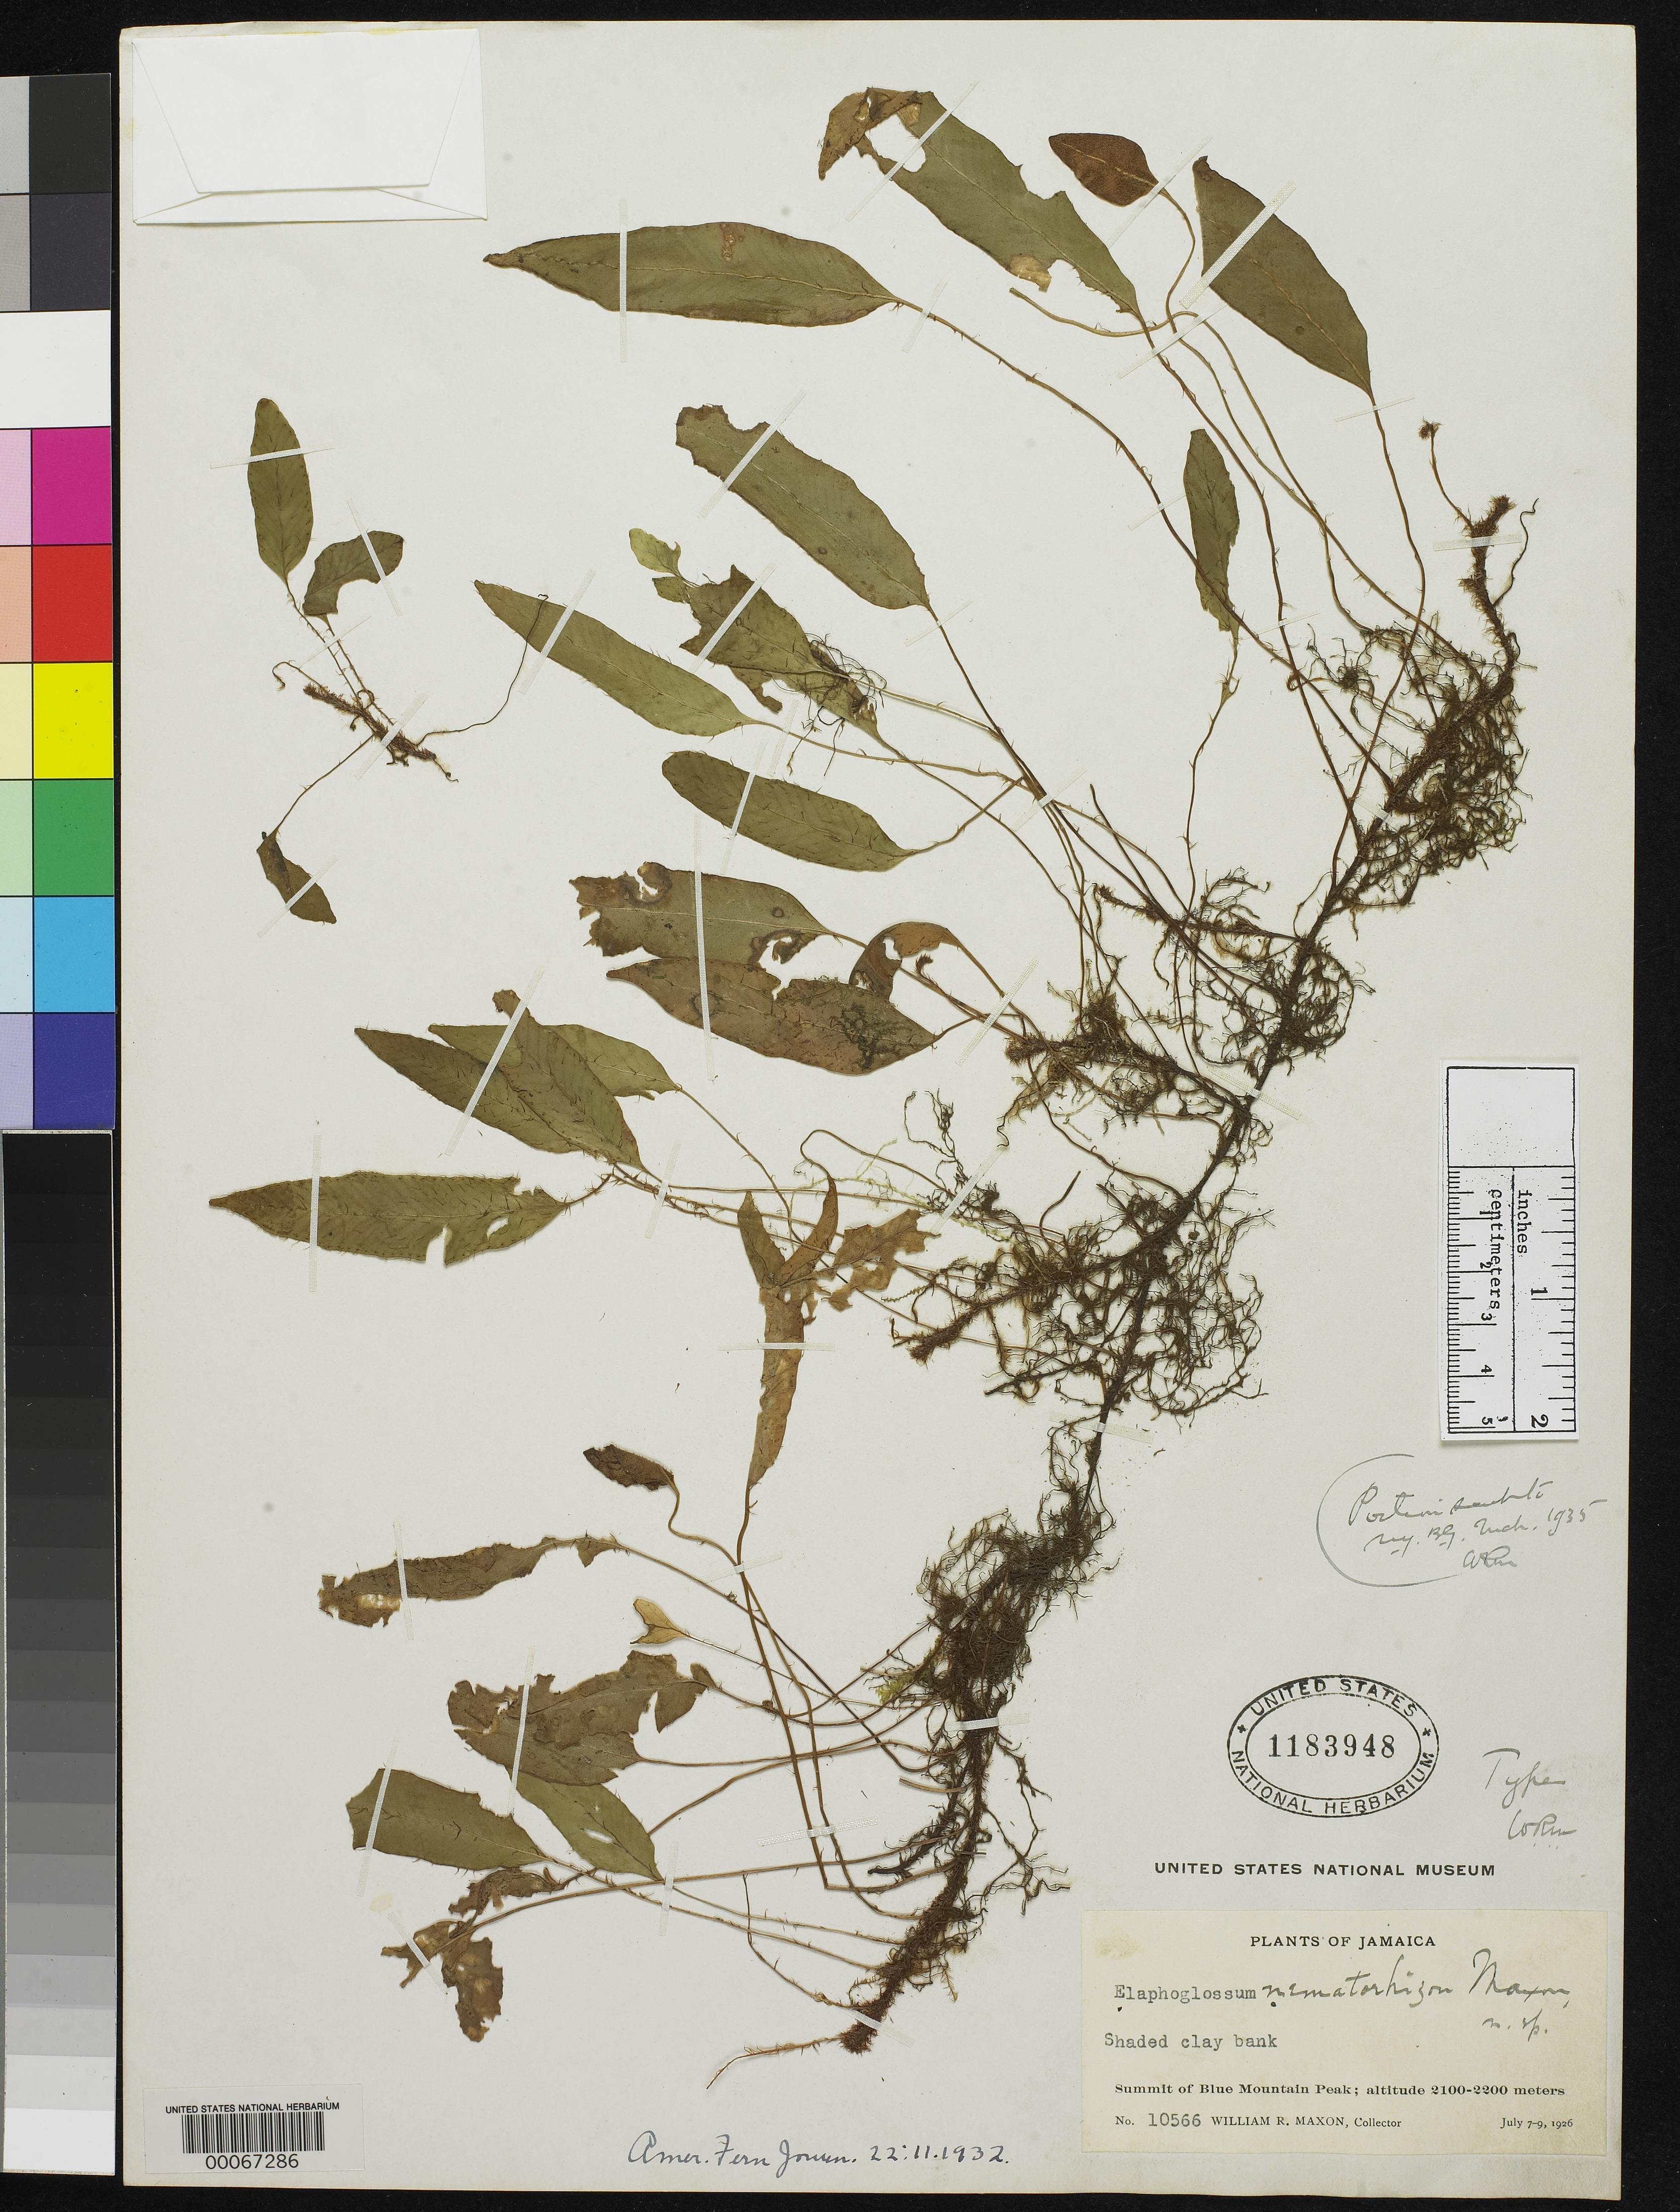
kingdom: Plantae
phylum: Tracheophyta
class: Polypodiopsida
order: Polypodiales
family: Dryopteridaceae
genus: Elaphoglossum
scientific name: Elaphoglossum nematorhizon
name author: Maxon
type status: Holotype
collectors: W. R. Maxon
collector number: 10566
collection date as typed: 07 Jul 1926 to 09 Jul 1926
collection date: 1926-07-07/1926-07-09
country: Jamaica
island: Greater Antilles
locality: Summit of Blue Mountain Peak.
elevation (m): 2100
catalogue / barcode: US 1183948